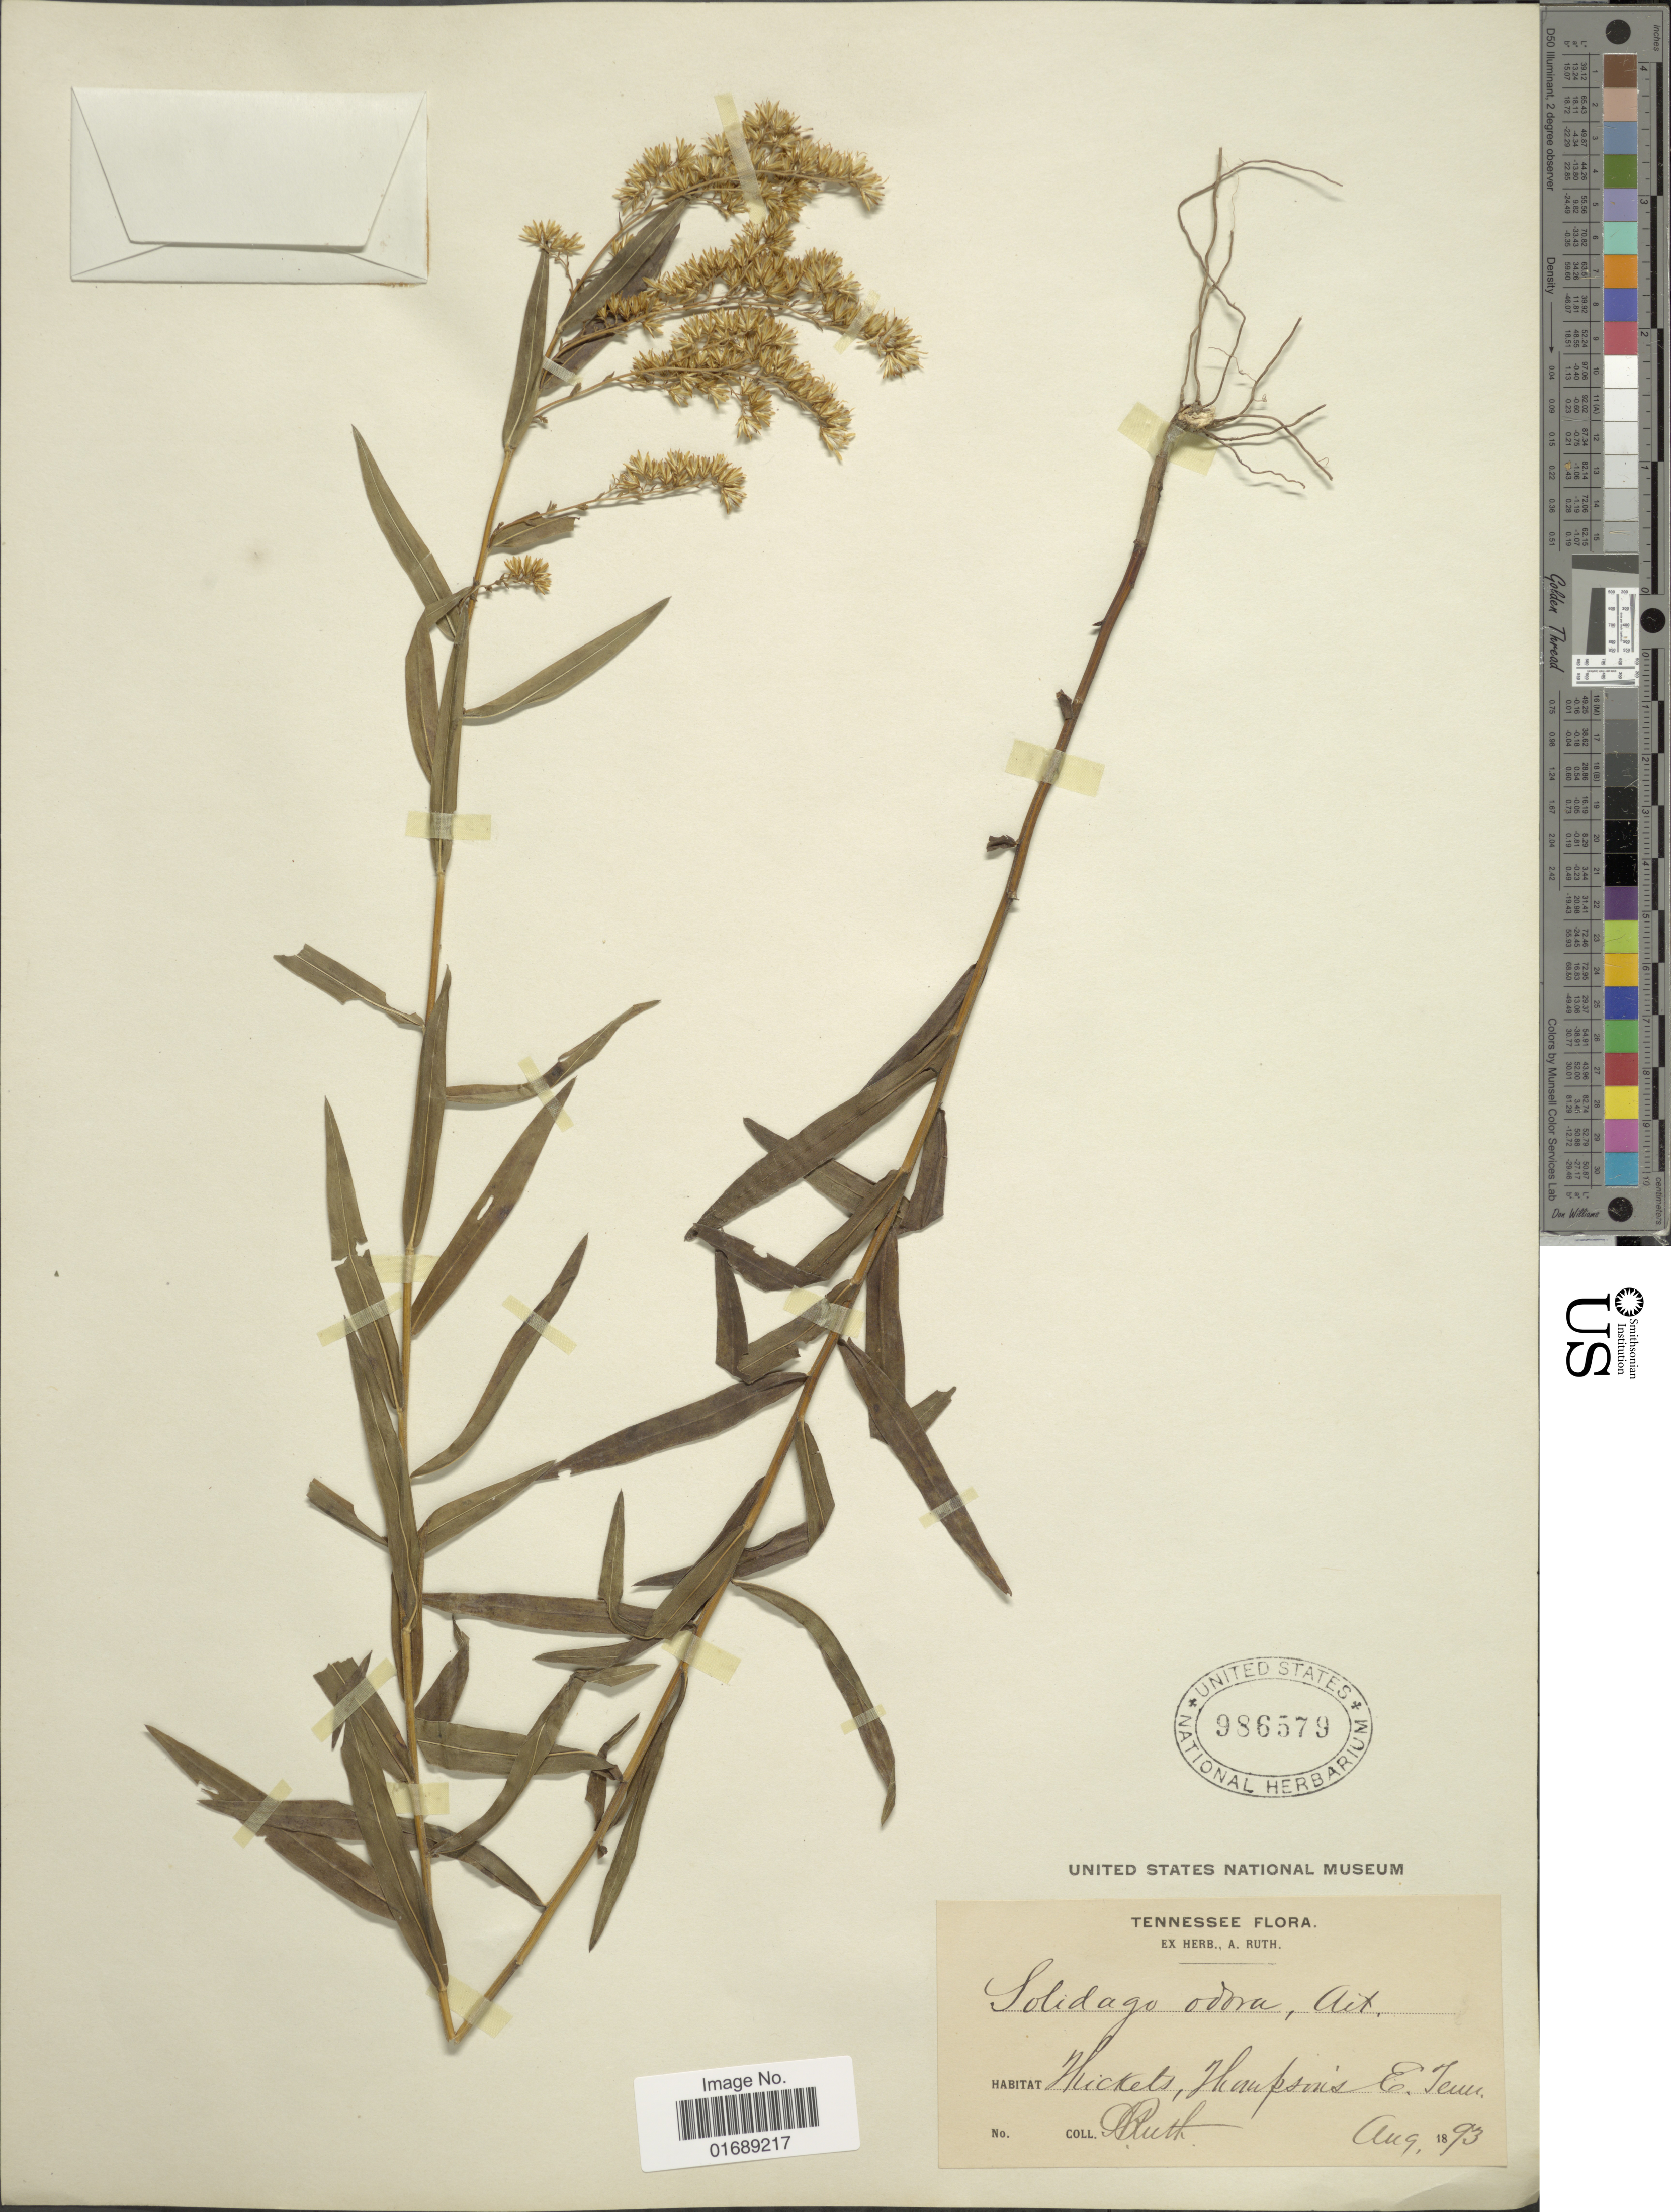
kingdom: Plantae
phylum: Tracheophyta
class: Magnoliopsida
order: Asterales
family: Asteraceae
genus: Solidago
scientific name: Solidago odora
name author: Aiton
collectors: A. Ruth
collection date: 1893-08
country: United States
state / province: Tennessee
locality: Thompsons E. Tenn.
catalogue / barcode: US 986579